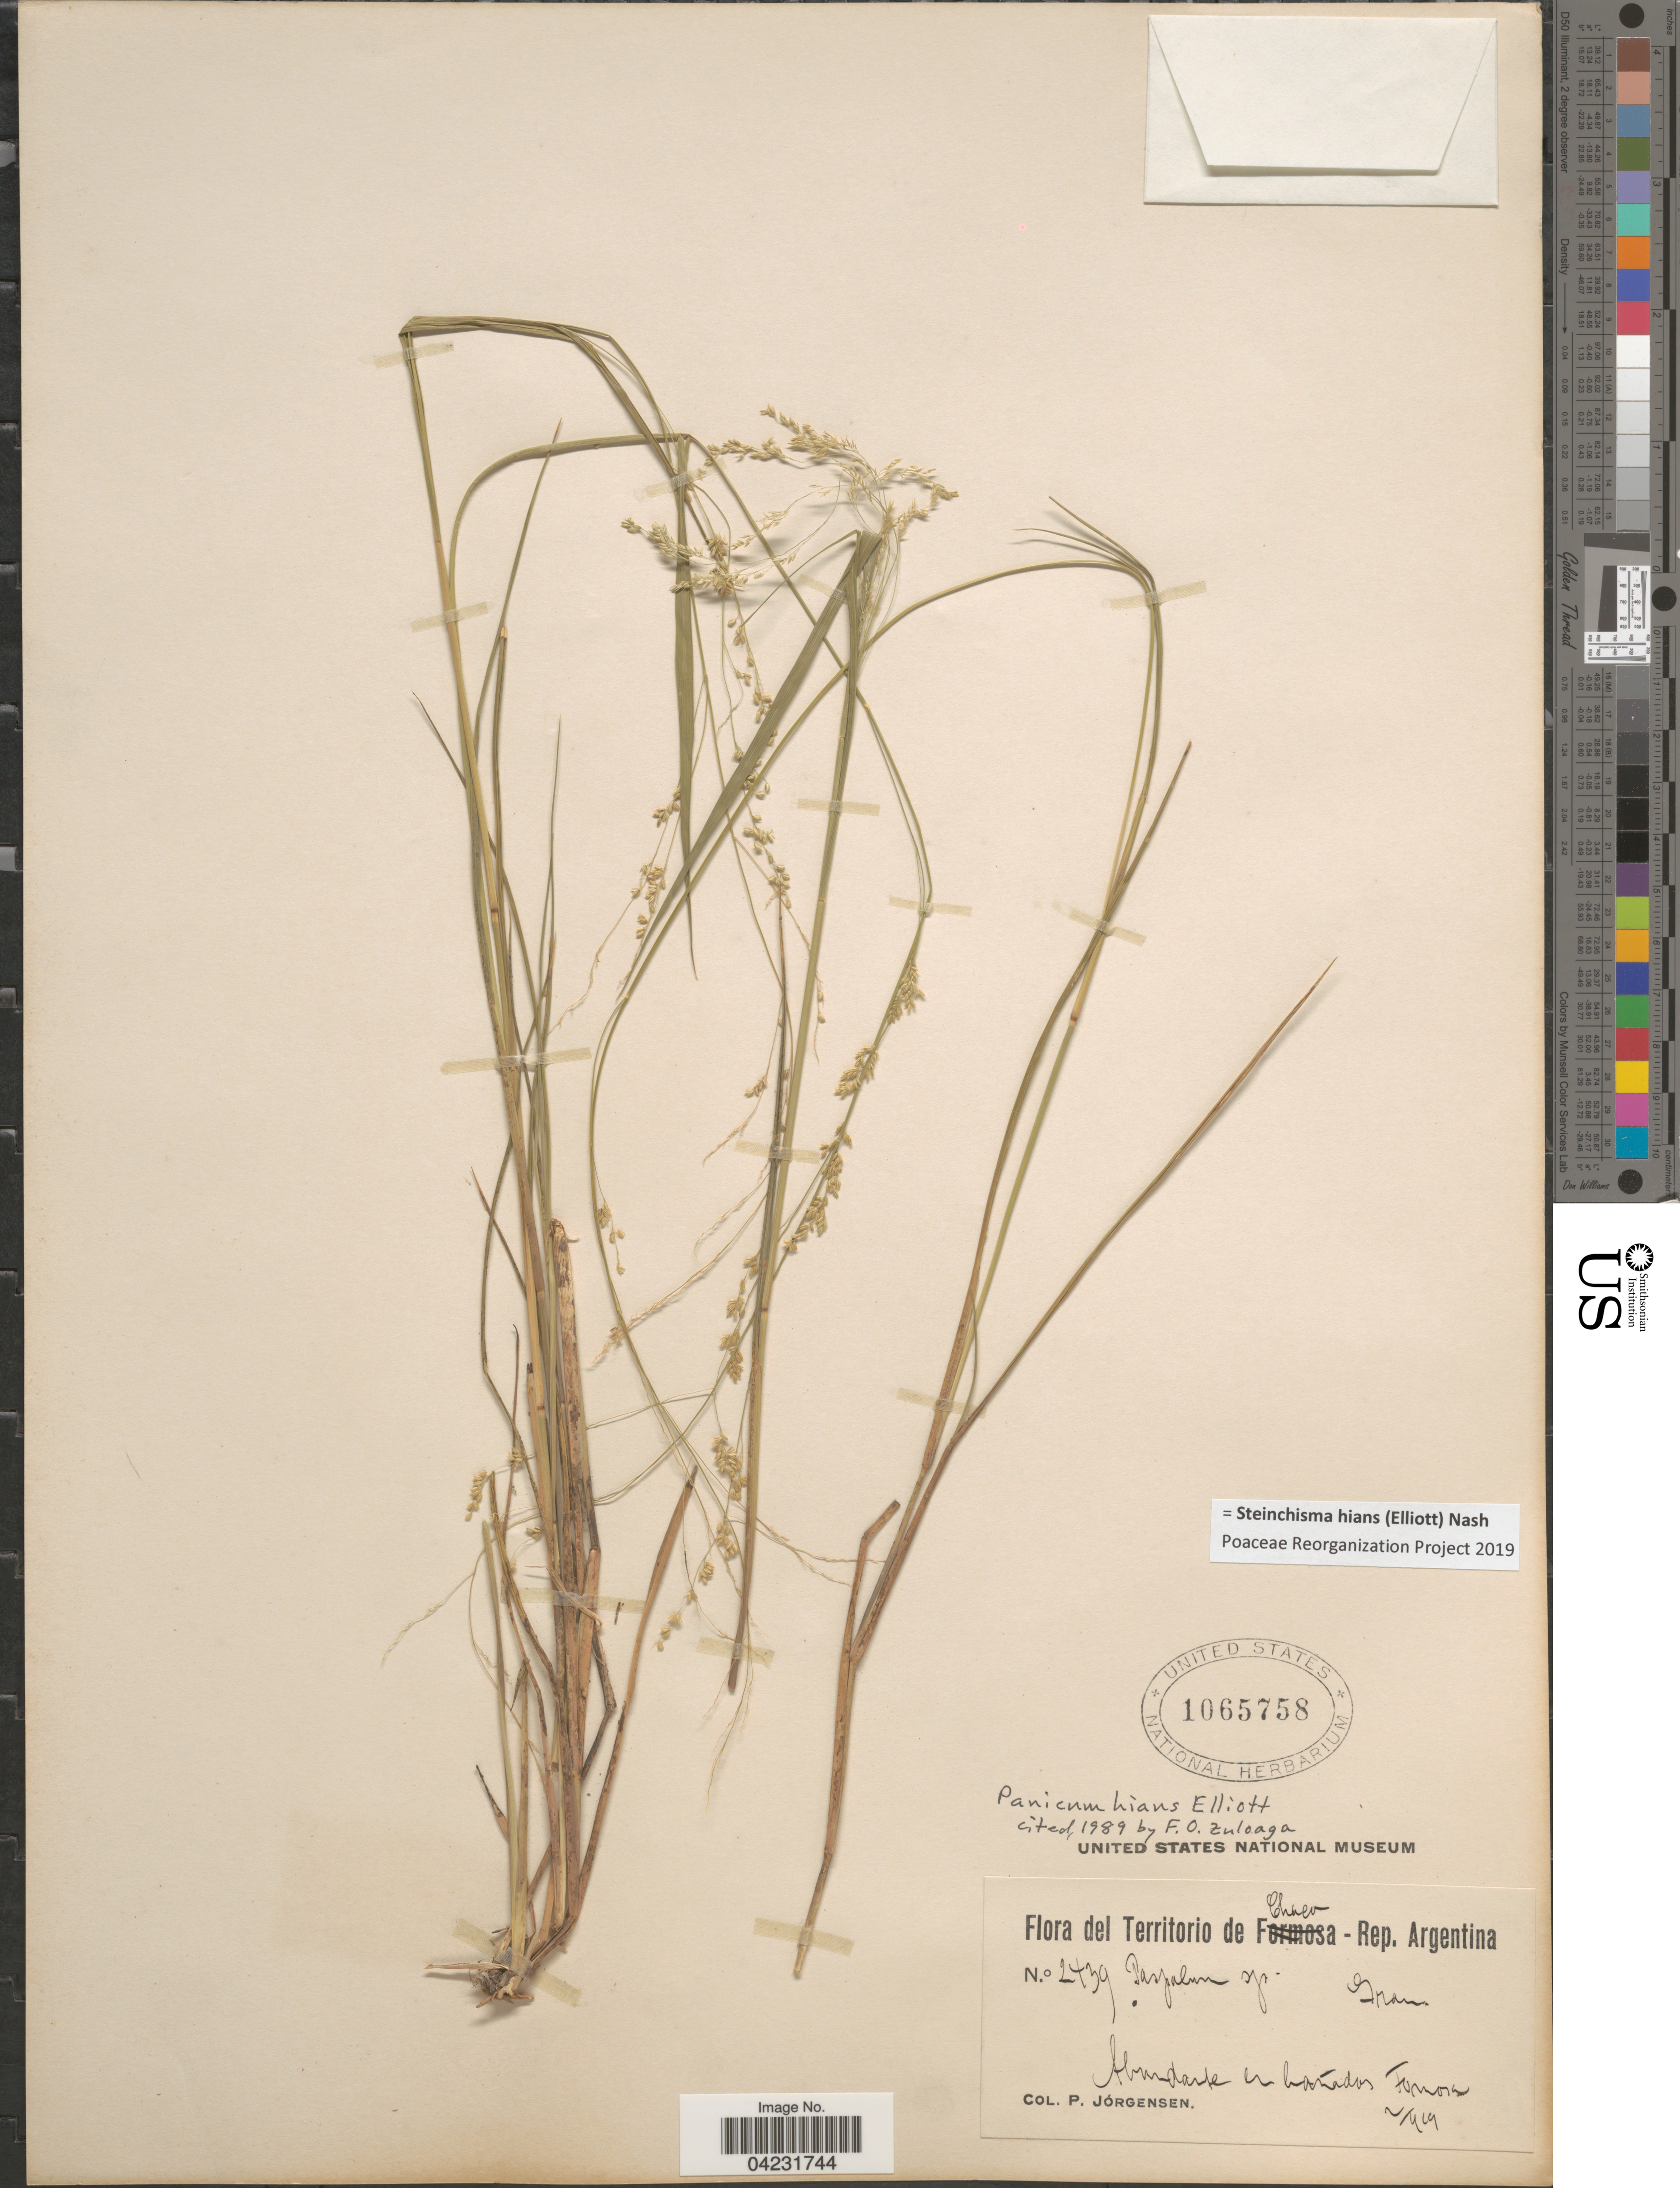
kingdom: Plantae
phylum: Tracheophyta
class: Liliopsida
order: Poales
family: Poaceae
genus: Steinchisma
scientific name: Steinchisma hians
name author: (Elliott) Nash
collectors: P. Jörgensen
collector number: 2439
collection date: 1919-02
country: Argentina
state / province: Chaco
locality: Territorio de Chaco. Abundante en banados Formosa.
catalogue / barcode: US 1065758